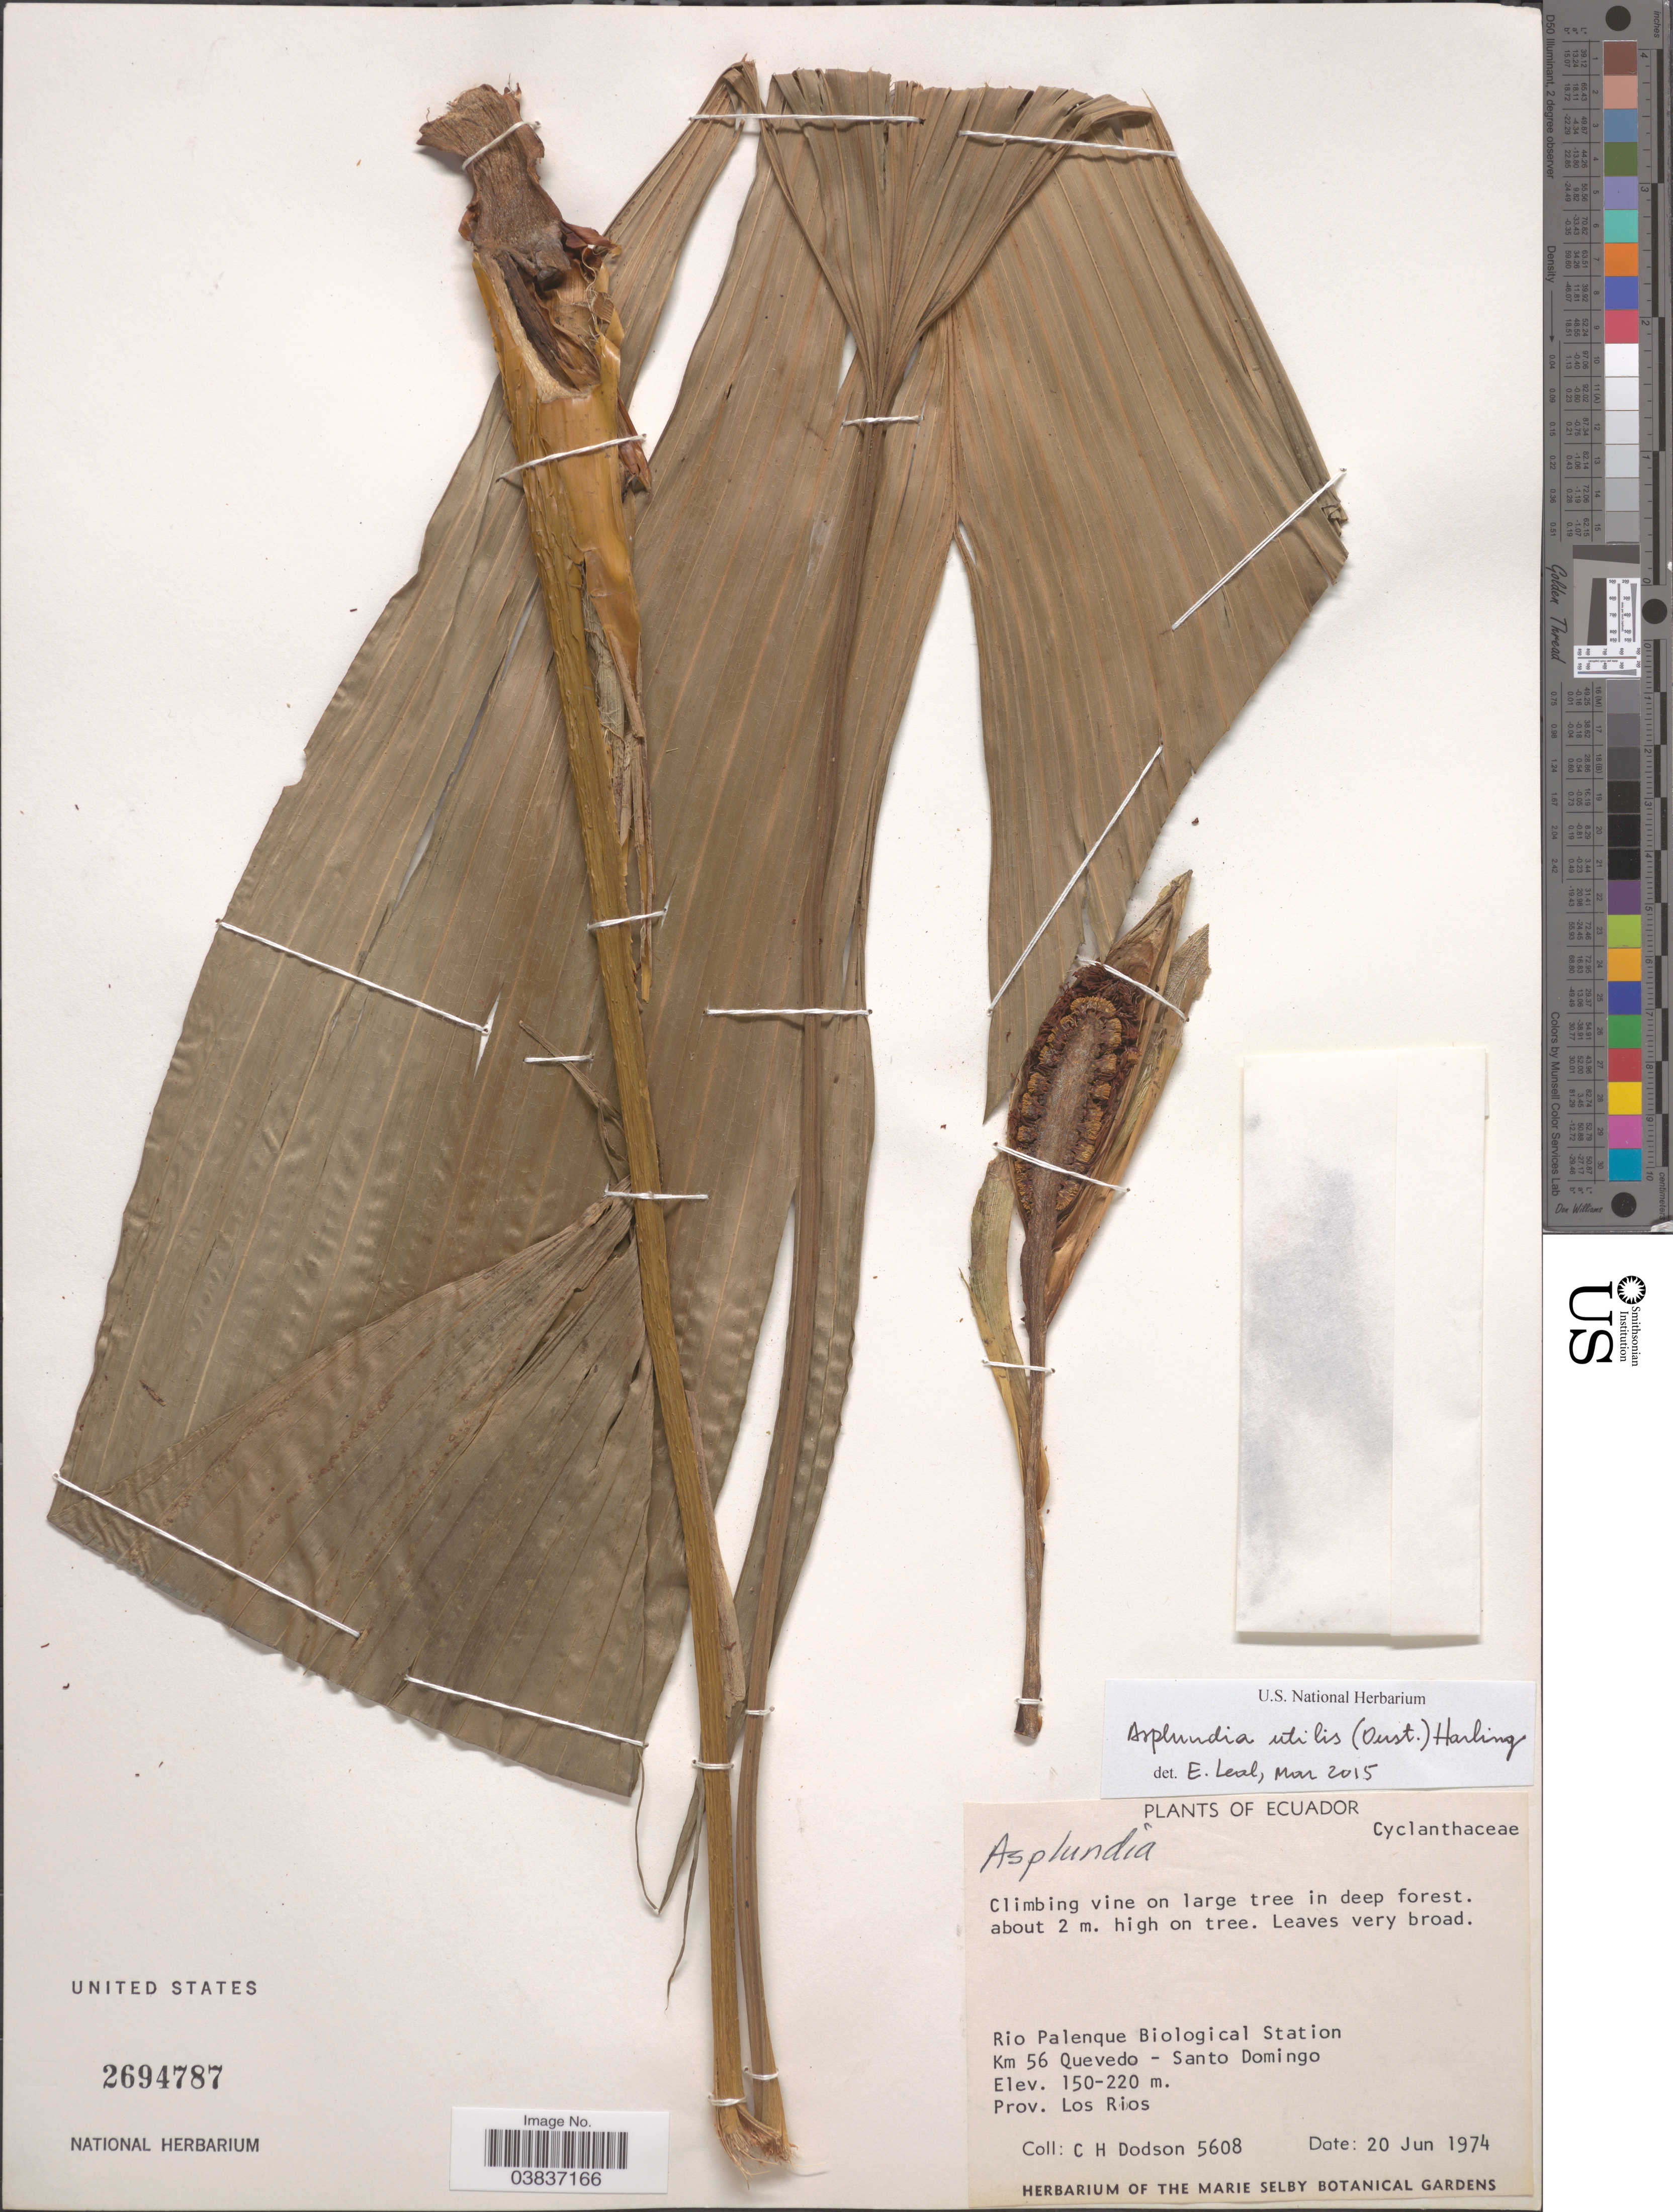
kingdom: Plantae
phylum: Tracheophyta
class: Liliopsida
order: Pandanales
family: Cyclanthaceae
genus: Asplundia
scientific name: Asplundia utilis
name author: (Oerst.) Harling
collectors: C. H. Dodson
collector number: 5608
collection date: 1974-06-20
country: Ecuador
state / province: Los Ríos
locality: Rio Palenque Biological Station. Km 56 Quevedo - Santo Domingo.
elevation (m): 150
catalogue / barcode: US 2694787